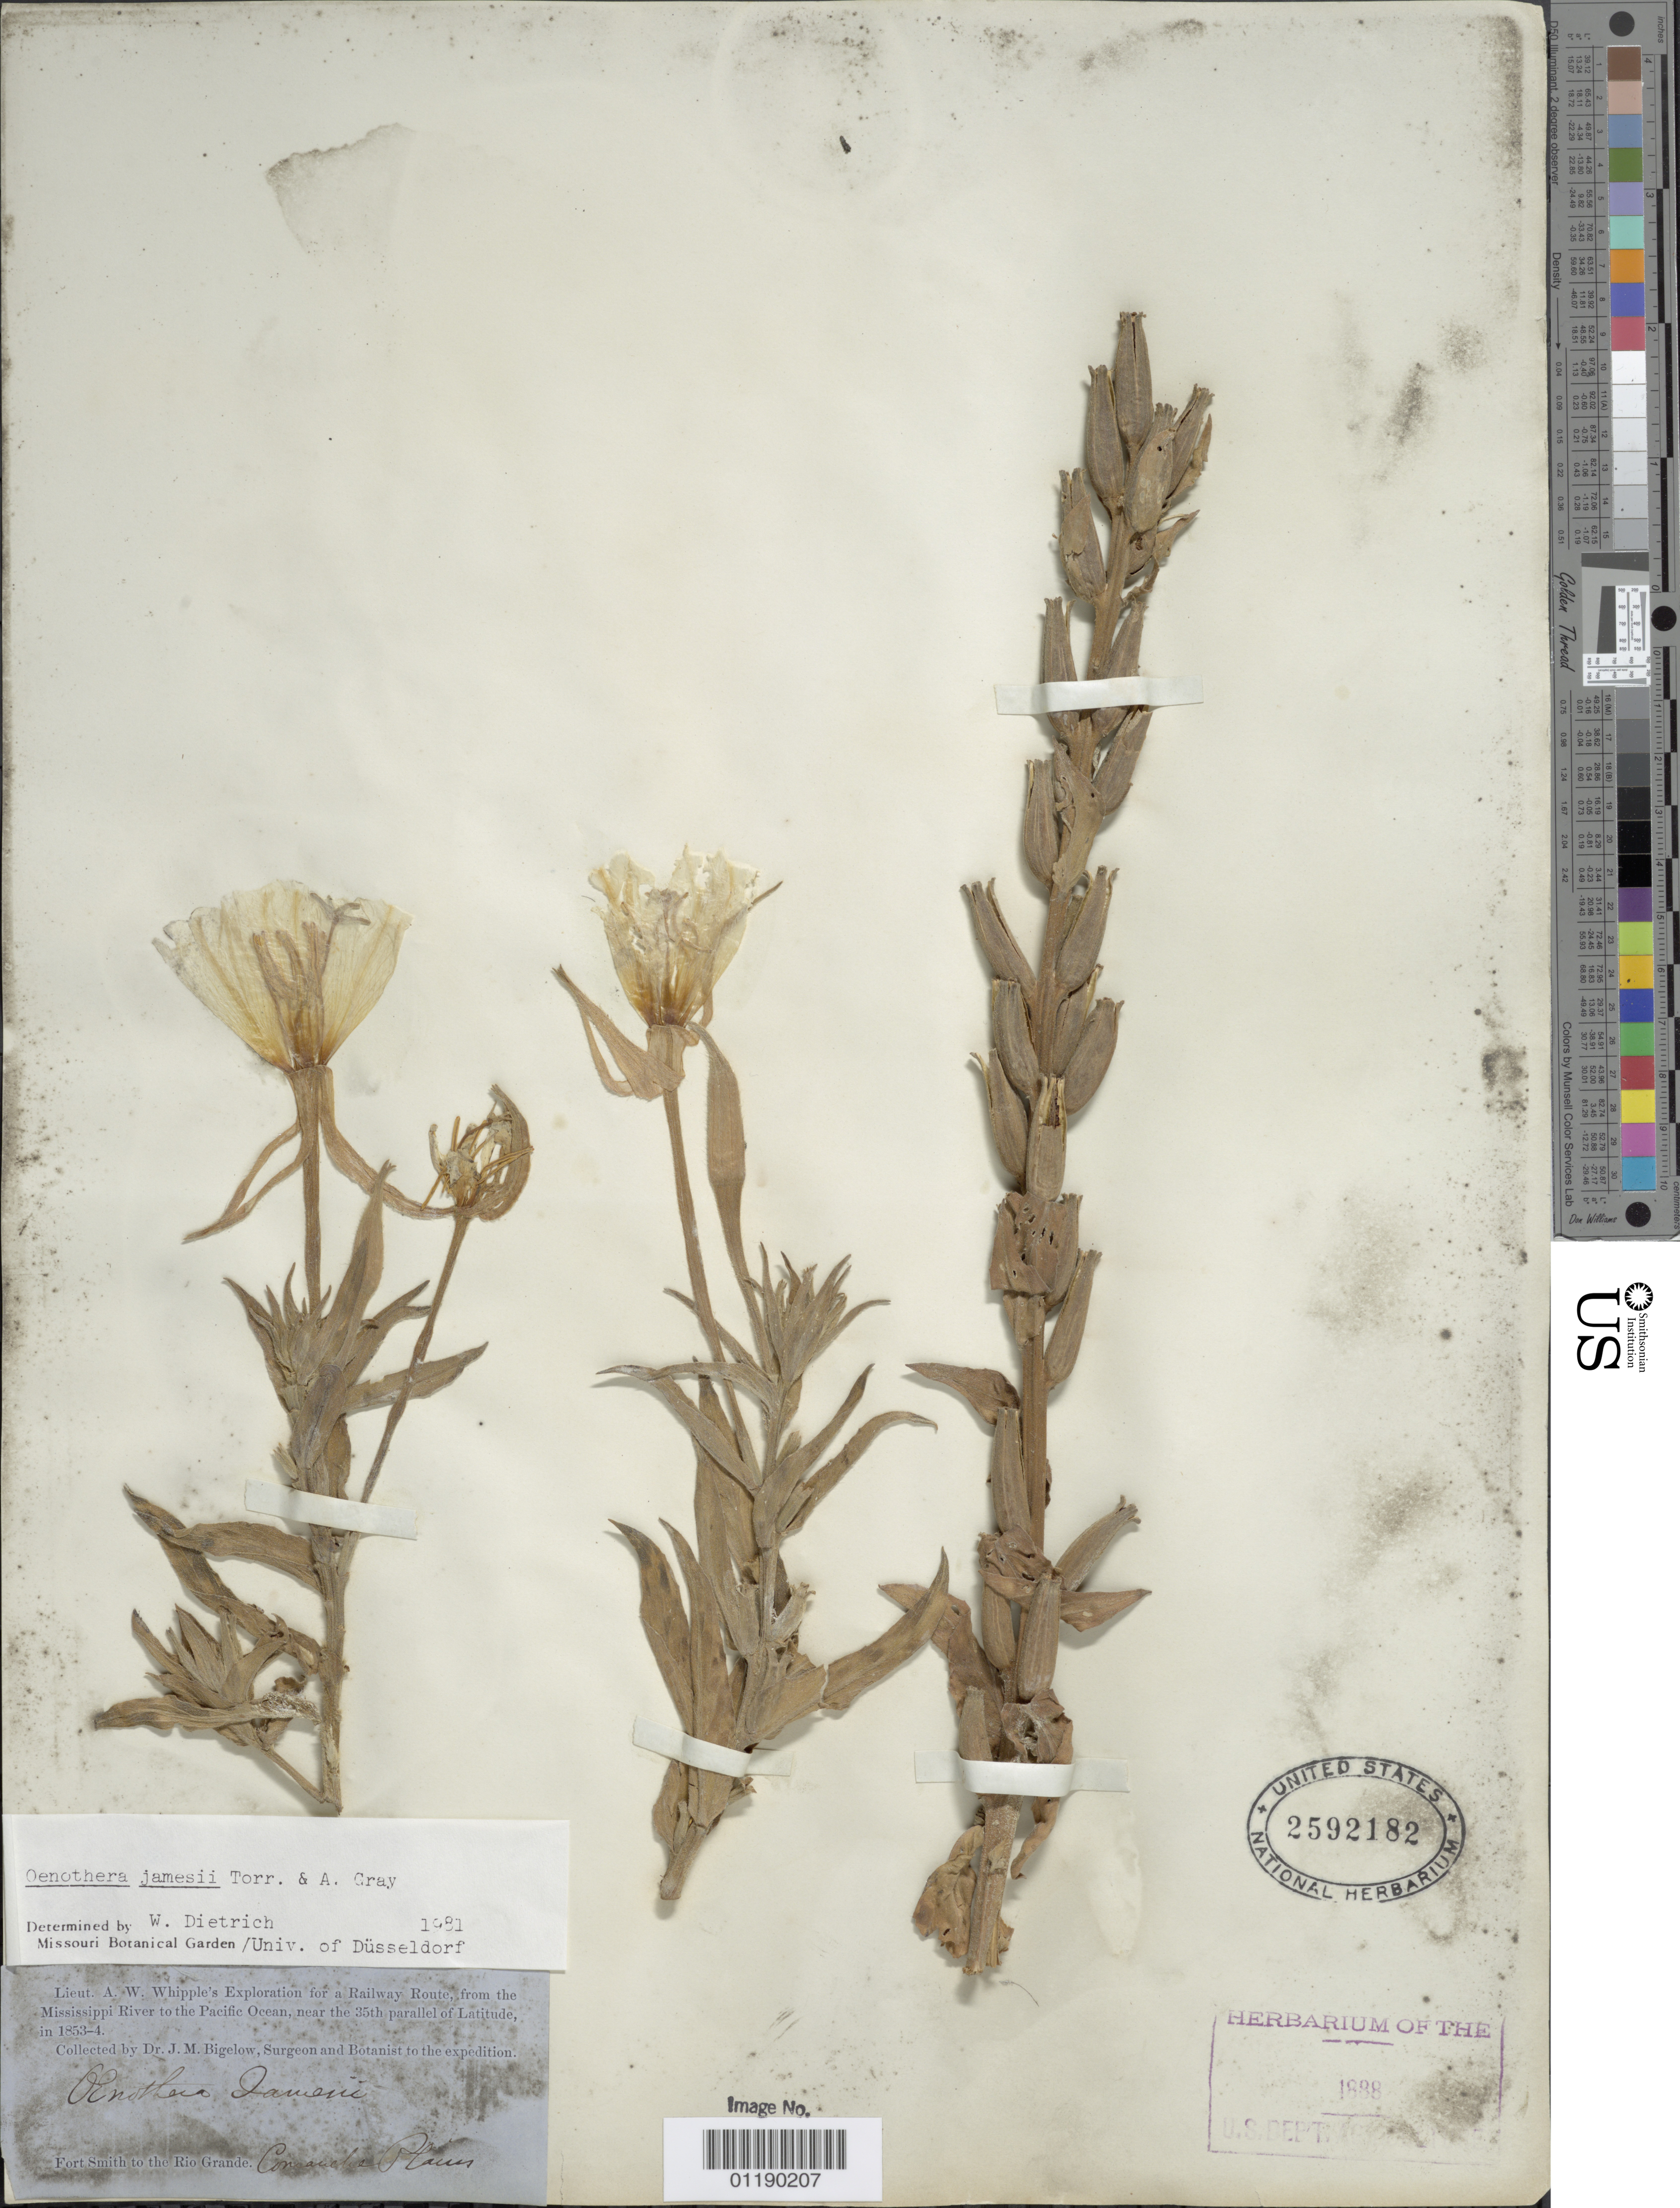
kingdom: Plantae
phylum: Tracheophyta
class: Magnoliopsida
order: Myrtales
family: Onagraceae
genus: Oenothera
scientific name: Oenothera jamesii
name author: Torr. & A. Gray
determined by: Dietrich, W.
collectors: J. M. Bigelow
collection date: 1853/1854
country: United States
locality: Comanche Plains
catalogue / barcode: US 2592182